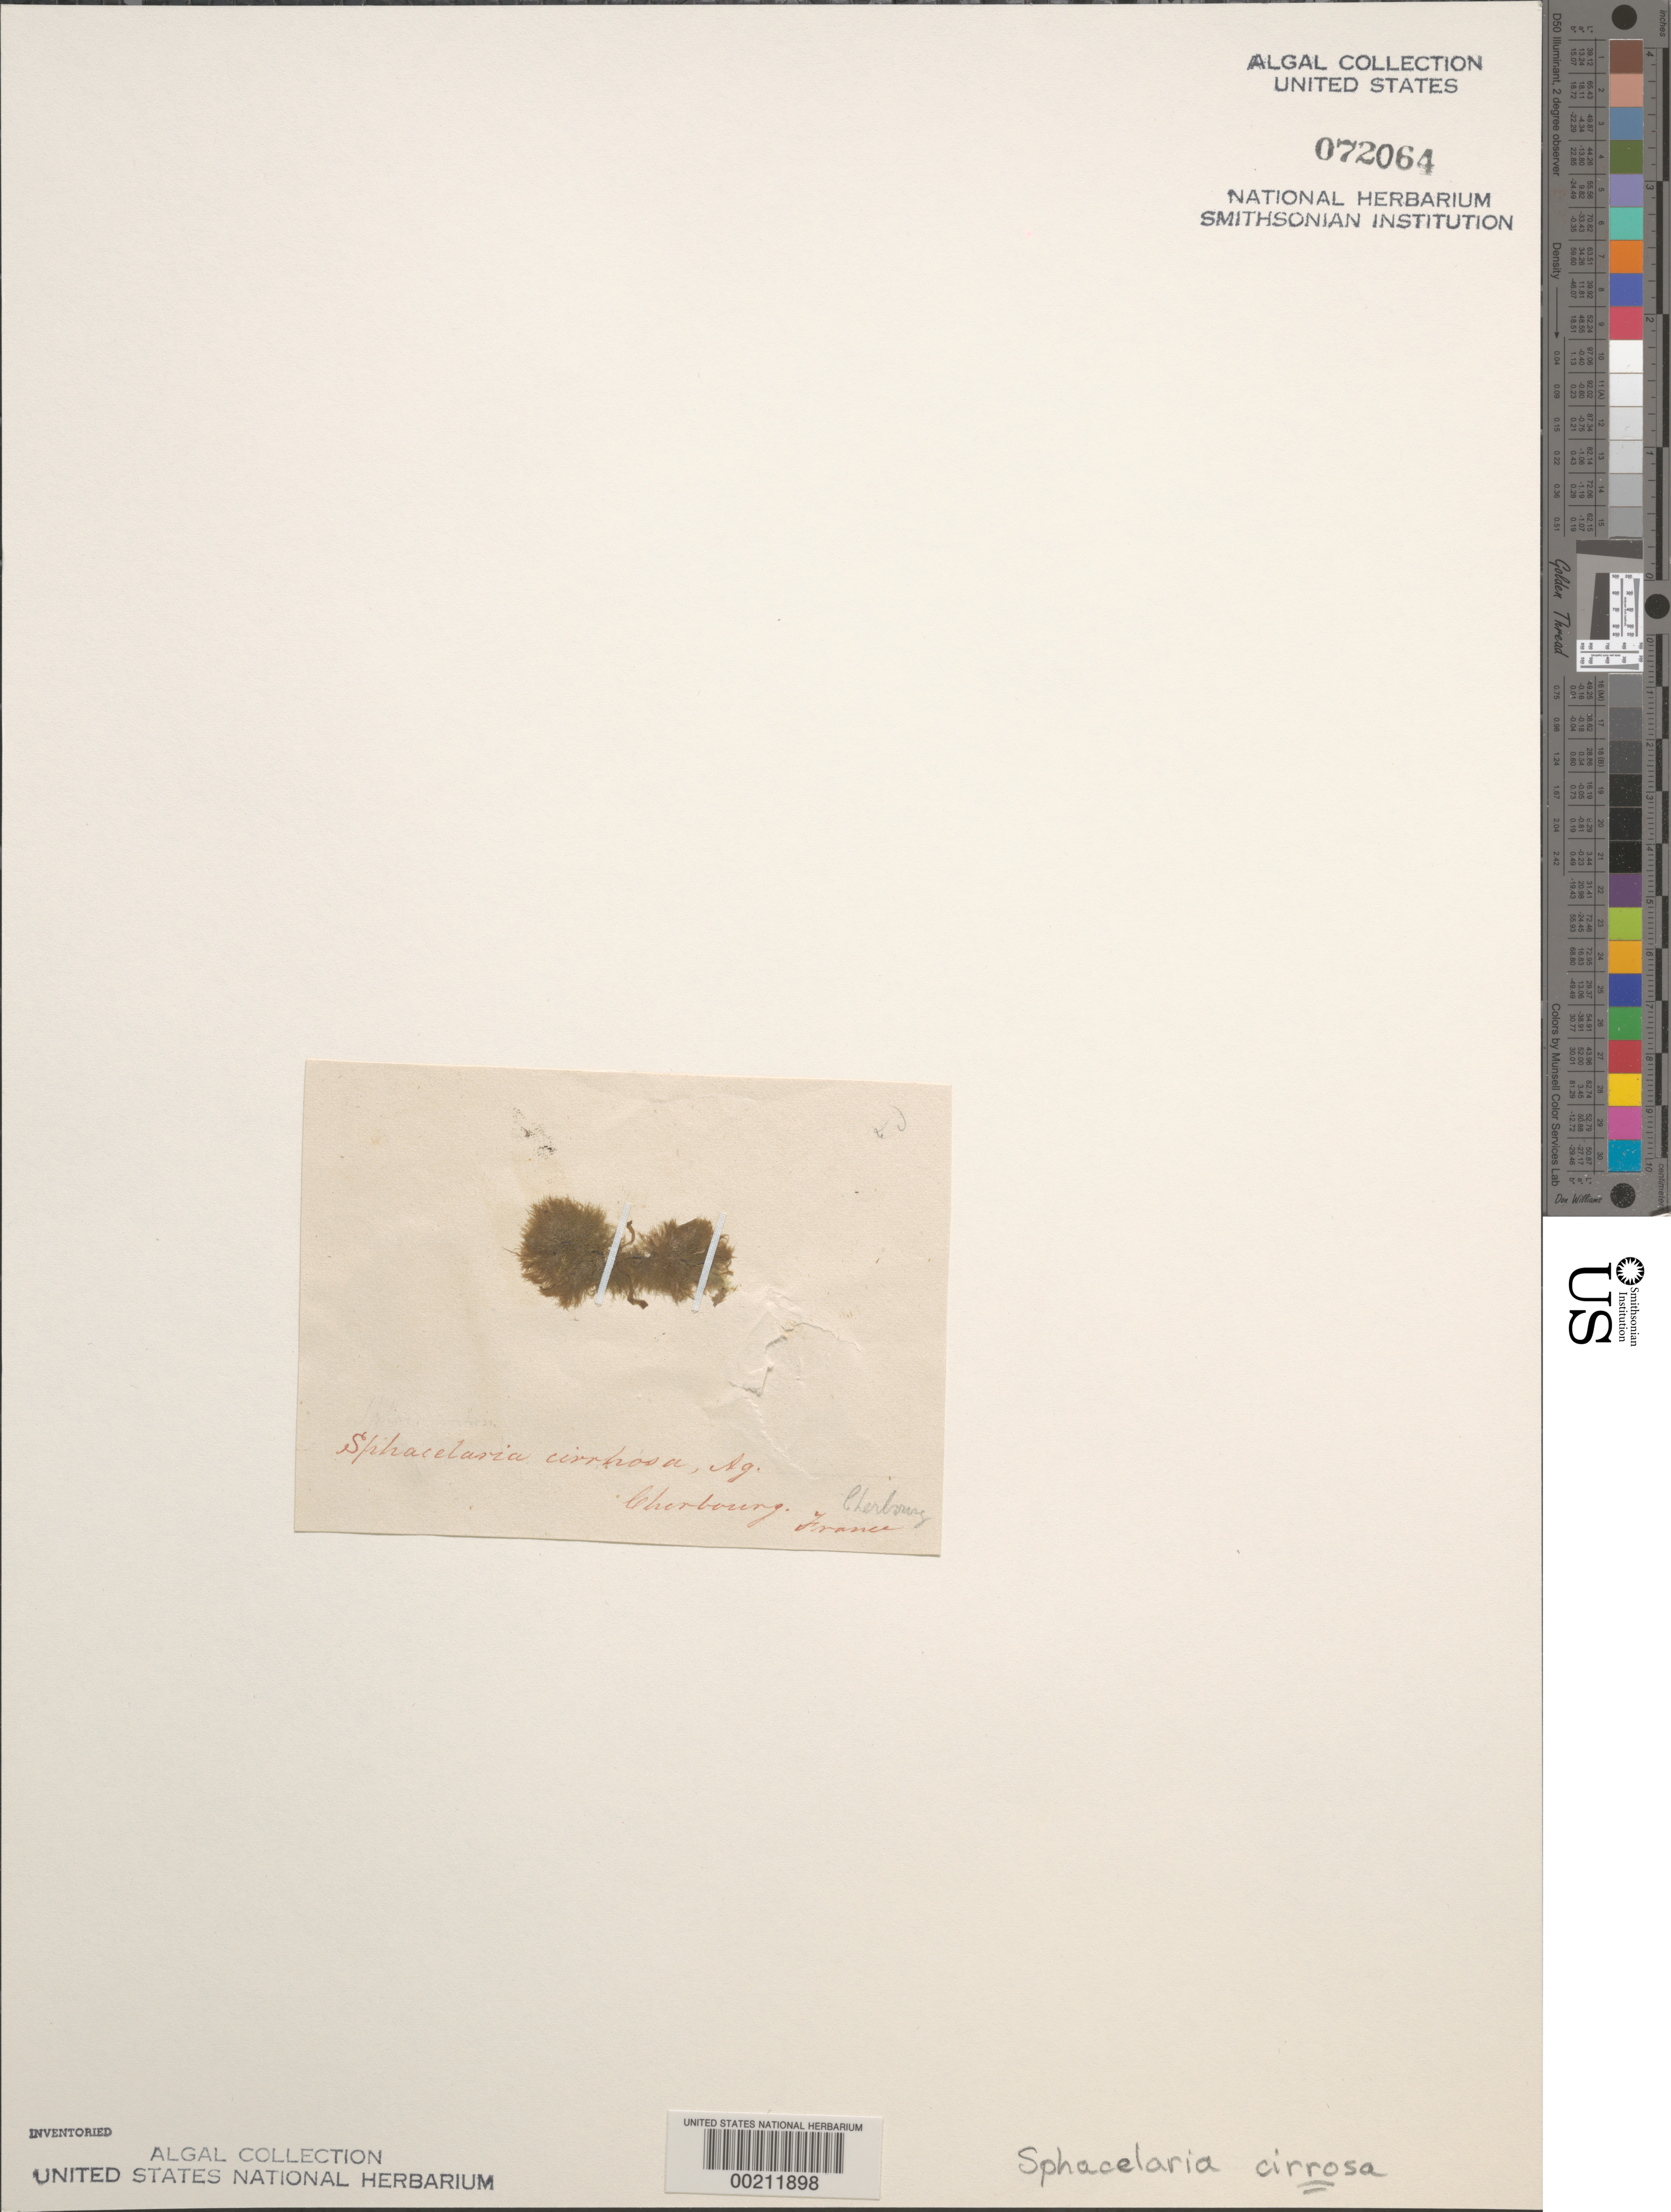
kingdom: Chromista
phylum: Ochrophyta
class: Phaeophyceae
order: Sphacelariales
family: Sphacelariaceae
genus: Sphacelaria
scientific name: Sphacelaria cirrosa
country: France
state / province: Normandie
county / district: Manche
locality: Cherbourg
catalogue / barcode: US 72064